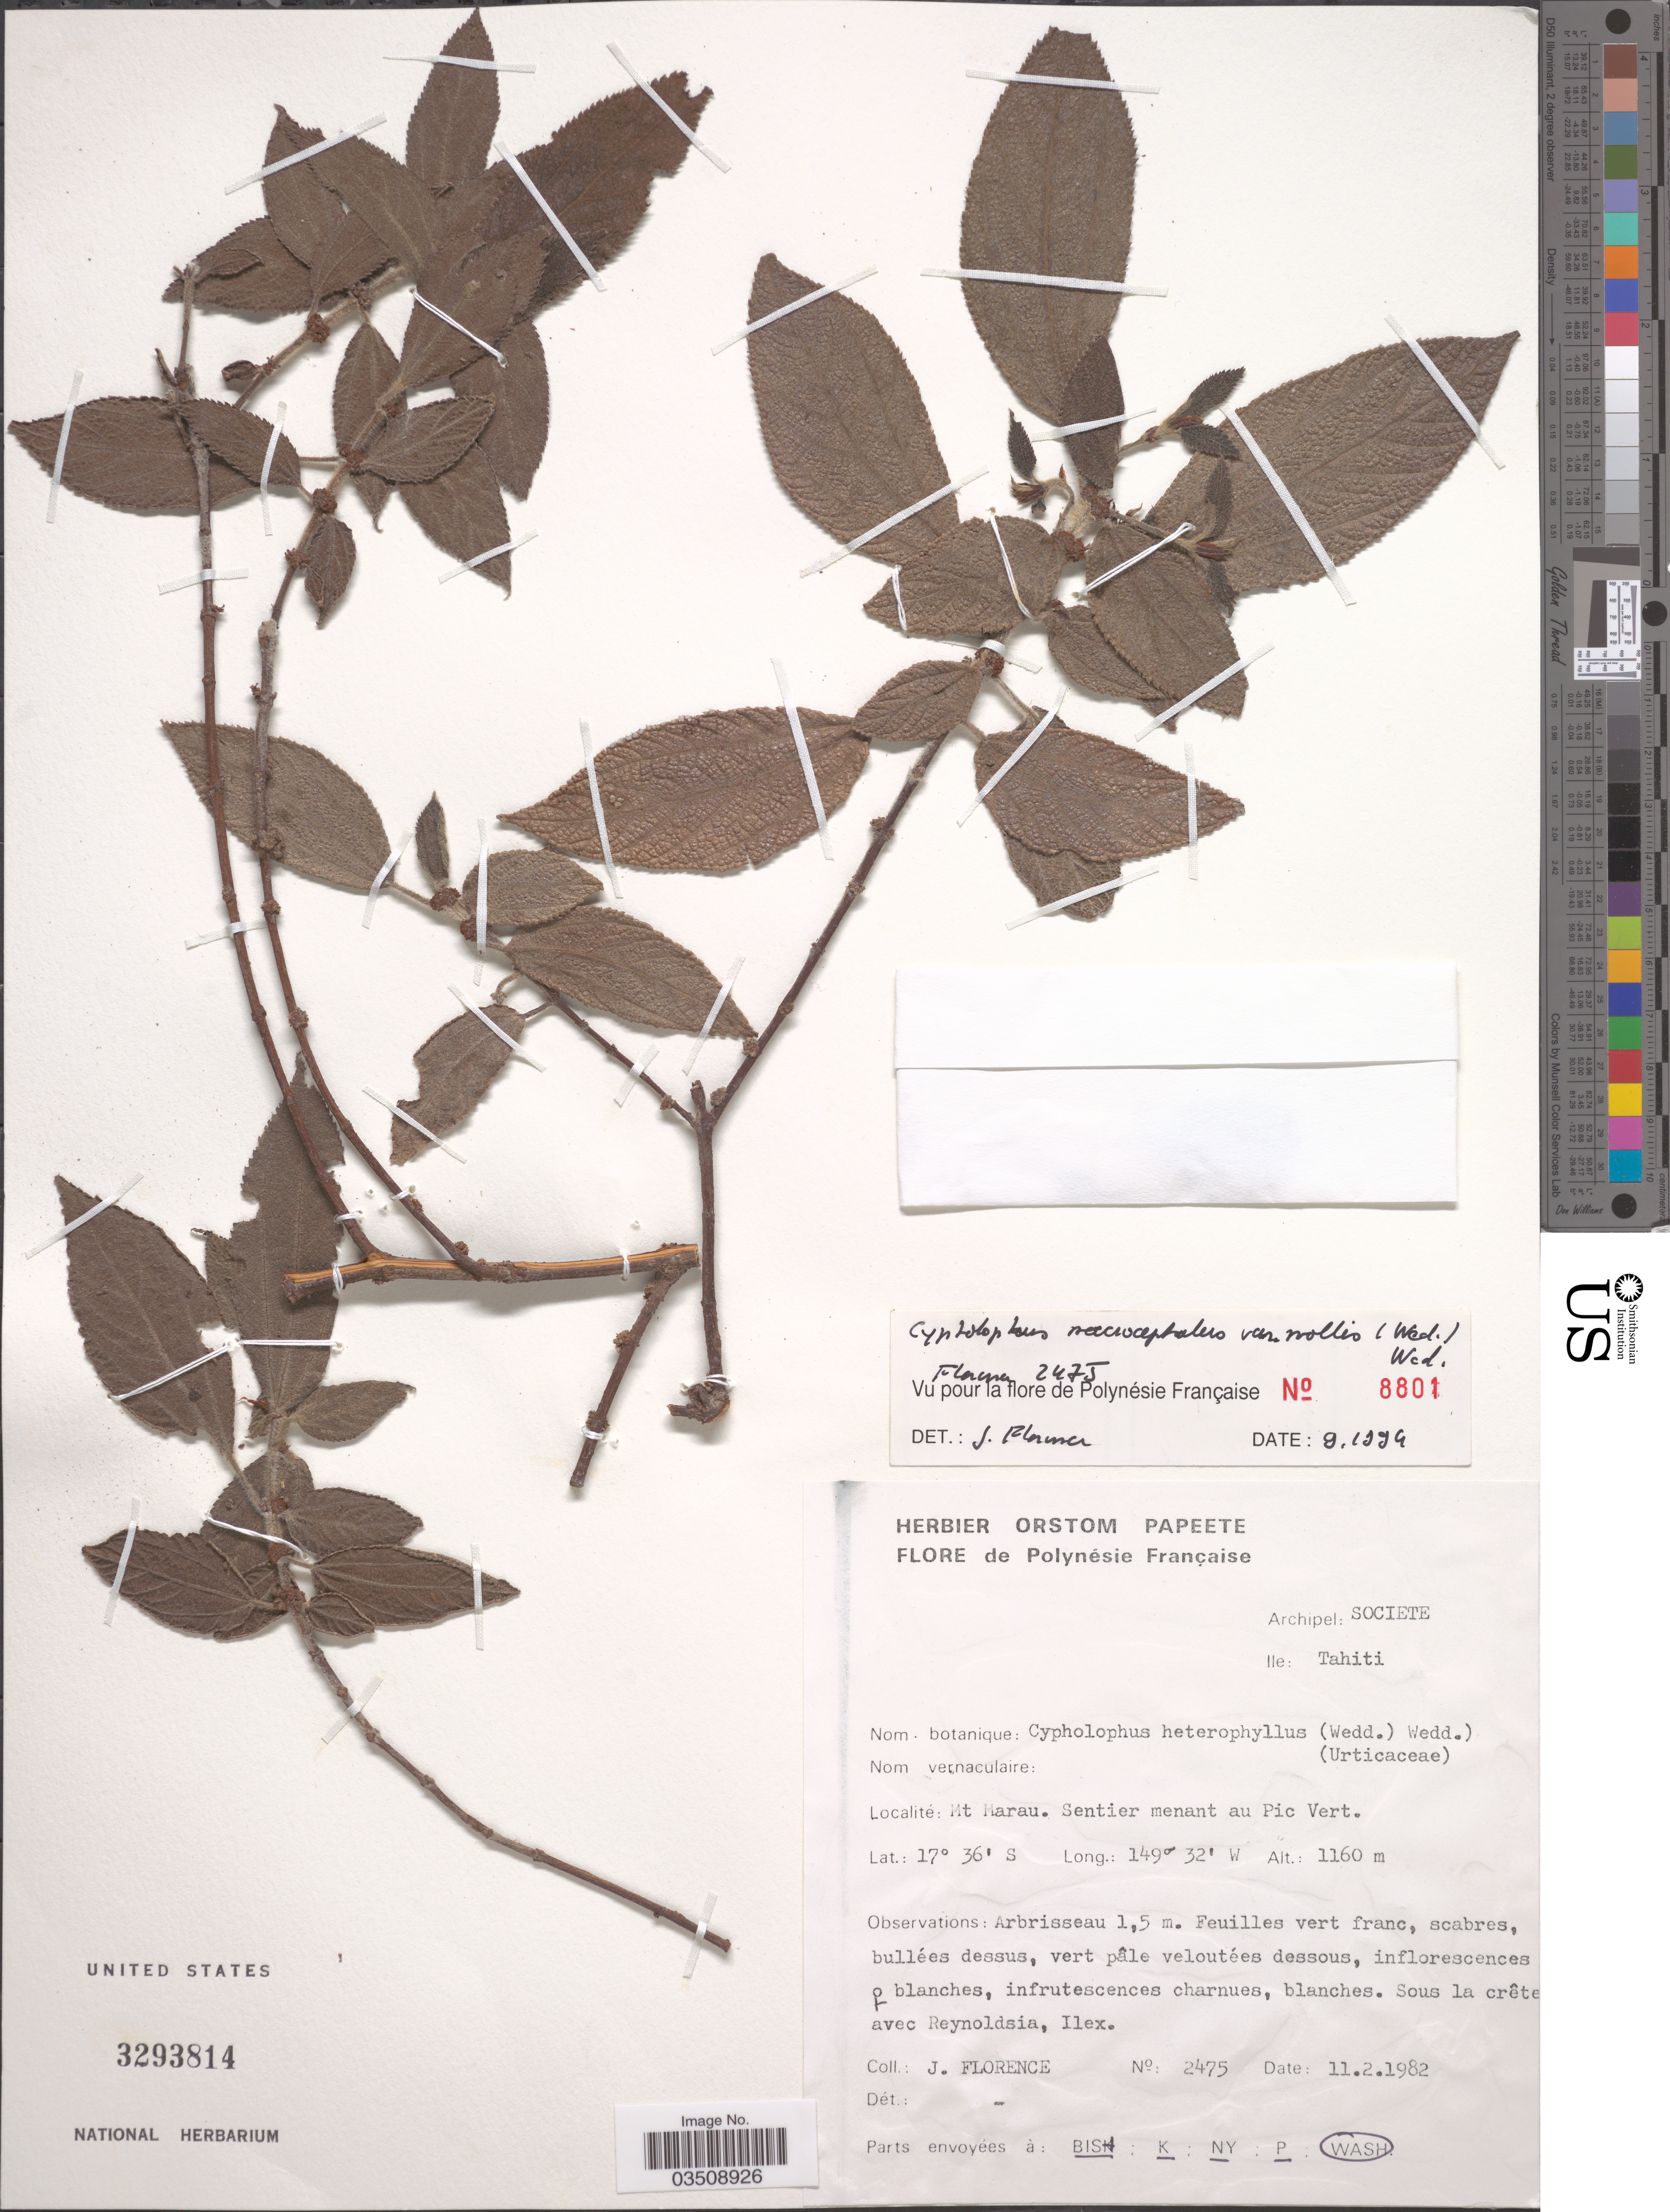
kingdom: Plantae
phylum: Tracheophyta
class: Magnoliopsida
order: Rosales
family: Urticaceae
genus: Cypholophus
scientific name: Cypholophus macrocephalus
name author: Wedd.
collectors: J. Florence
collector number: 2475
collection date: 1982-02-11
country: French Polynesia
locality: Archipel: Society. Ile: Tahiti. Mt. Marau, Sentier menant au Pic Vert.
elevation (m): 1160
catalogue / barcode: US 3293814